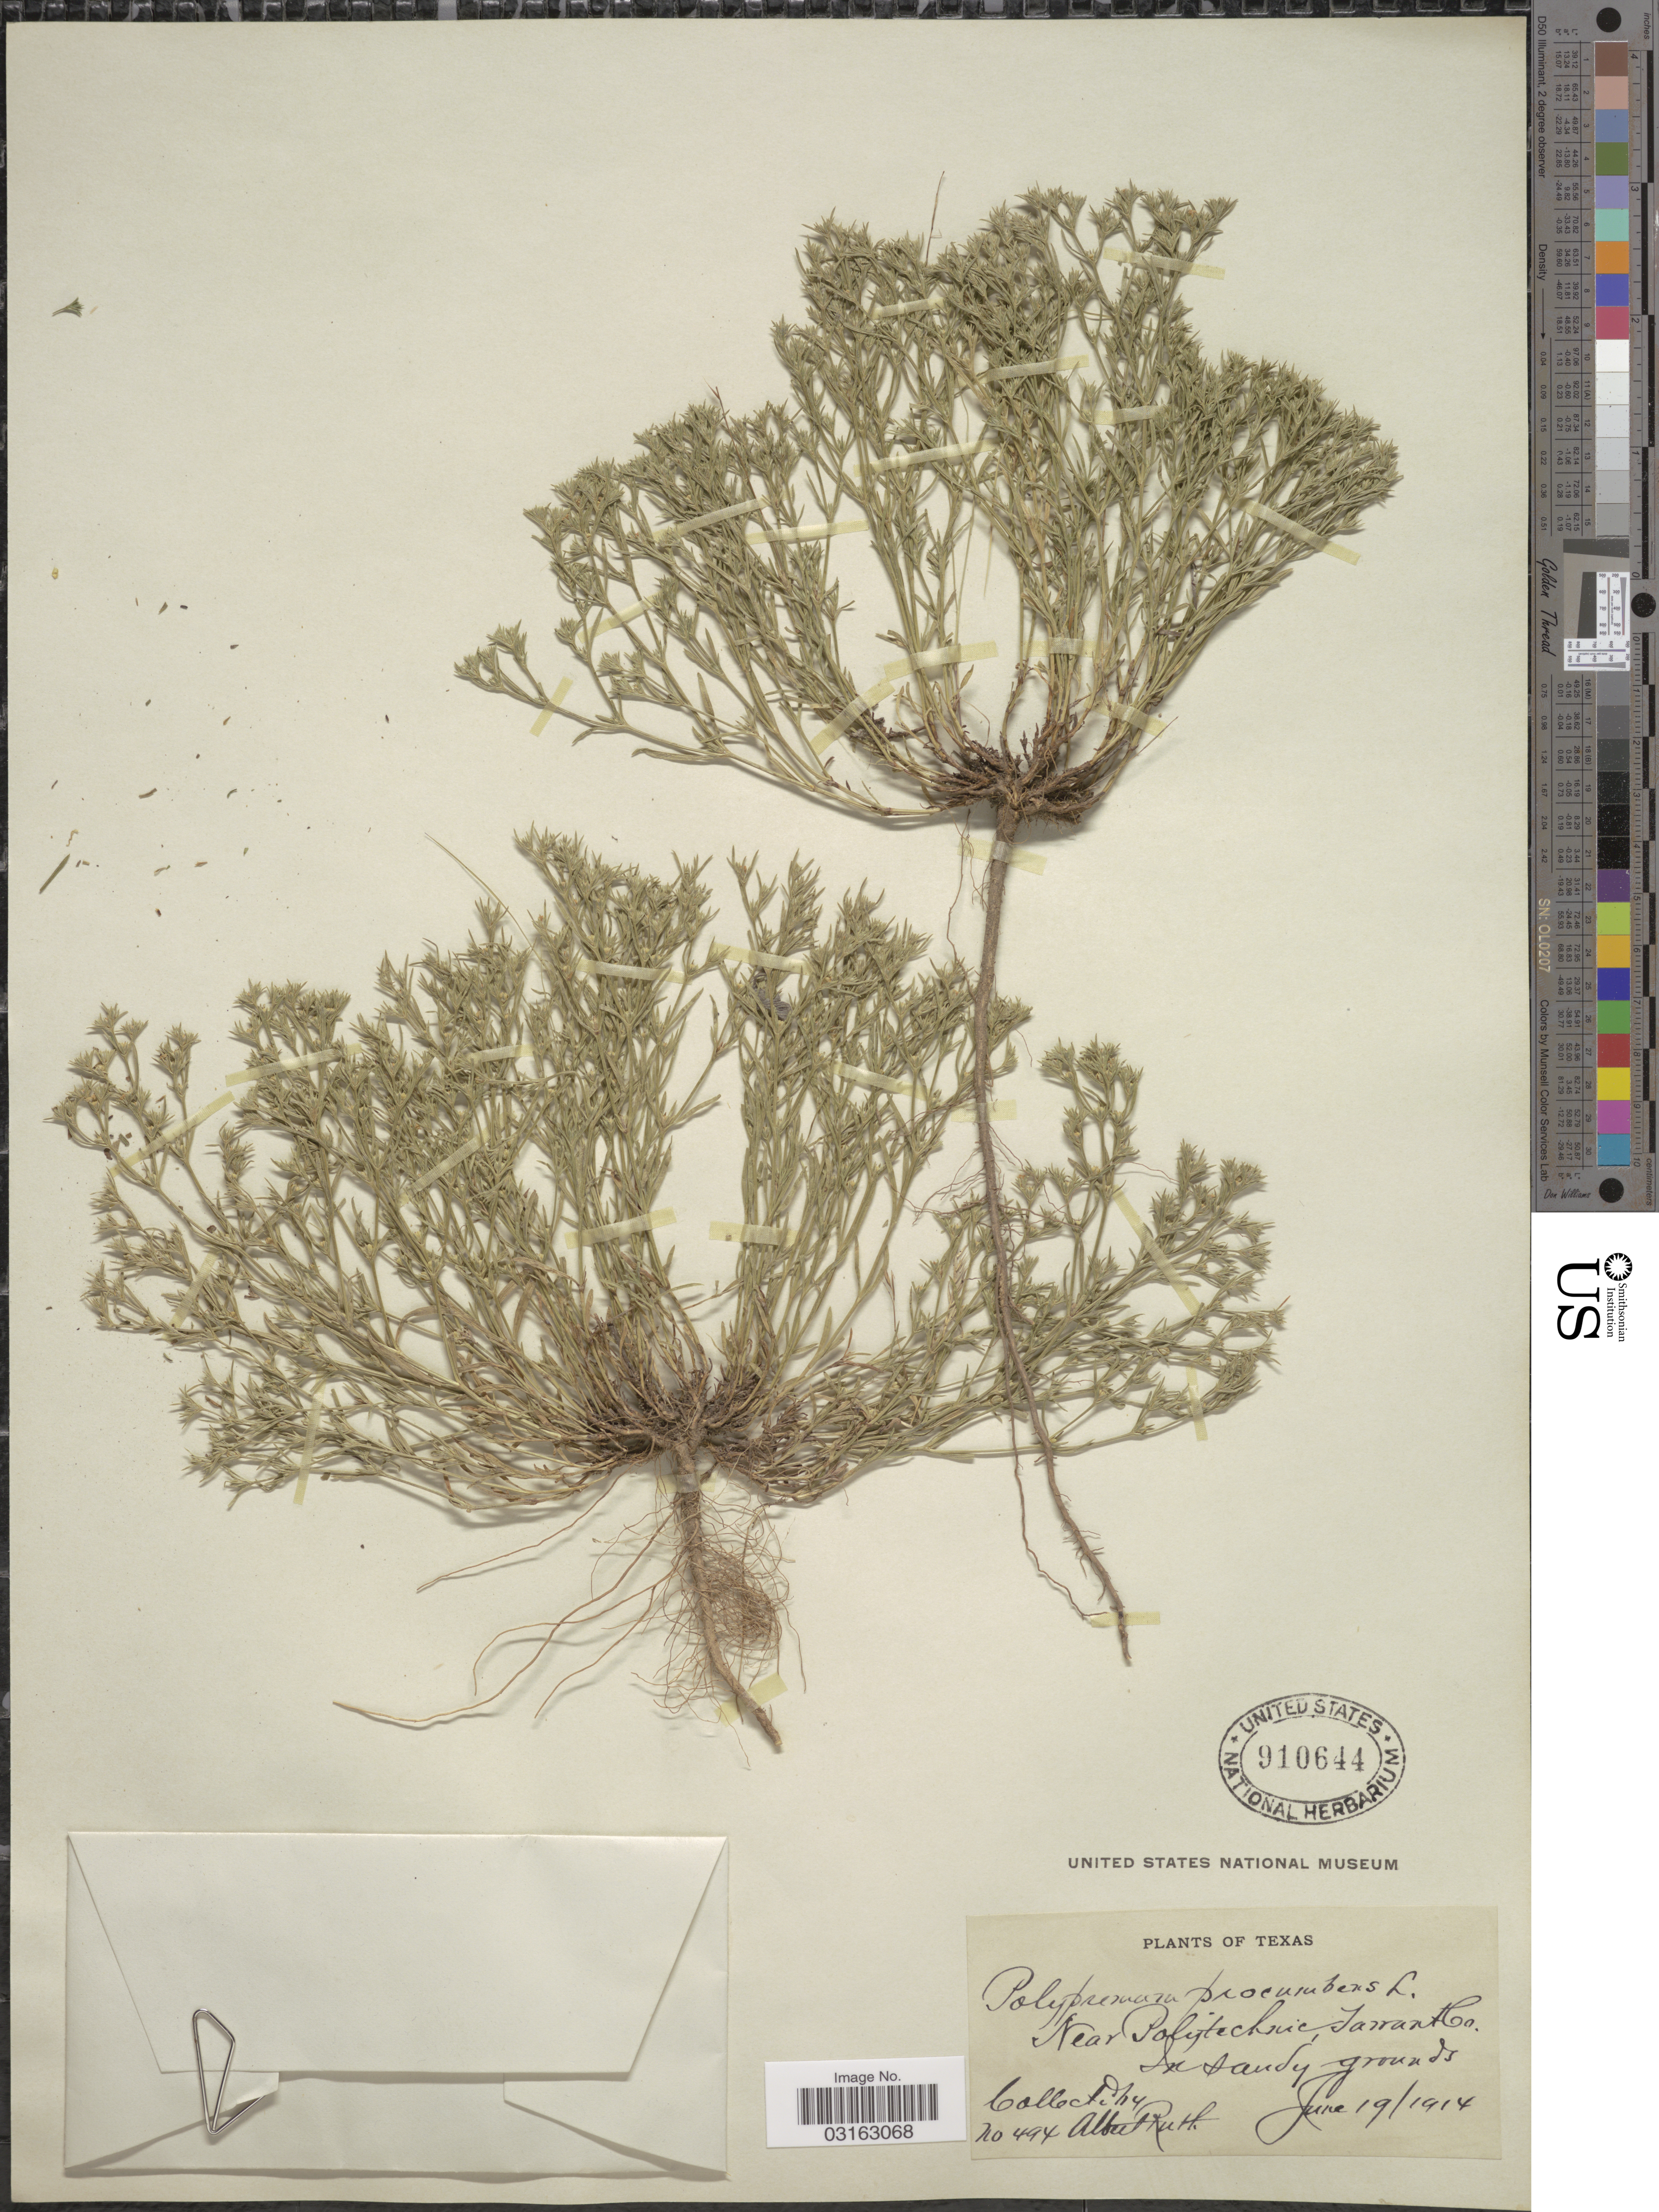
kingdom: Plantae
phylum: Tracheophyta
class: Magnoliopsida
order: Lamiales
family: Tetrachondraceae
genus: Polypremum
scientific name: Polypremum procumbens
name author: L.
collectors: A. Ruth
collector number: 494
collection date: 1914-06-19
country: United States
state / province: Texas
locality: Near Polytechnic, Tarrant Co.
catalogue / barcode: US 910644